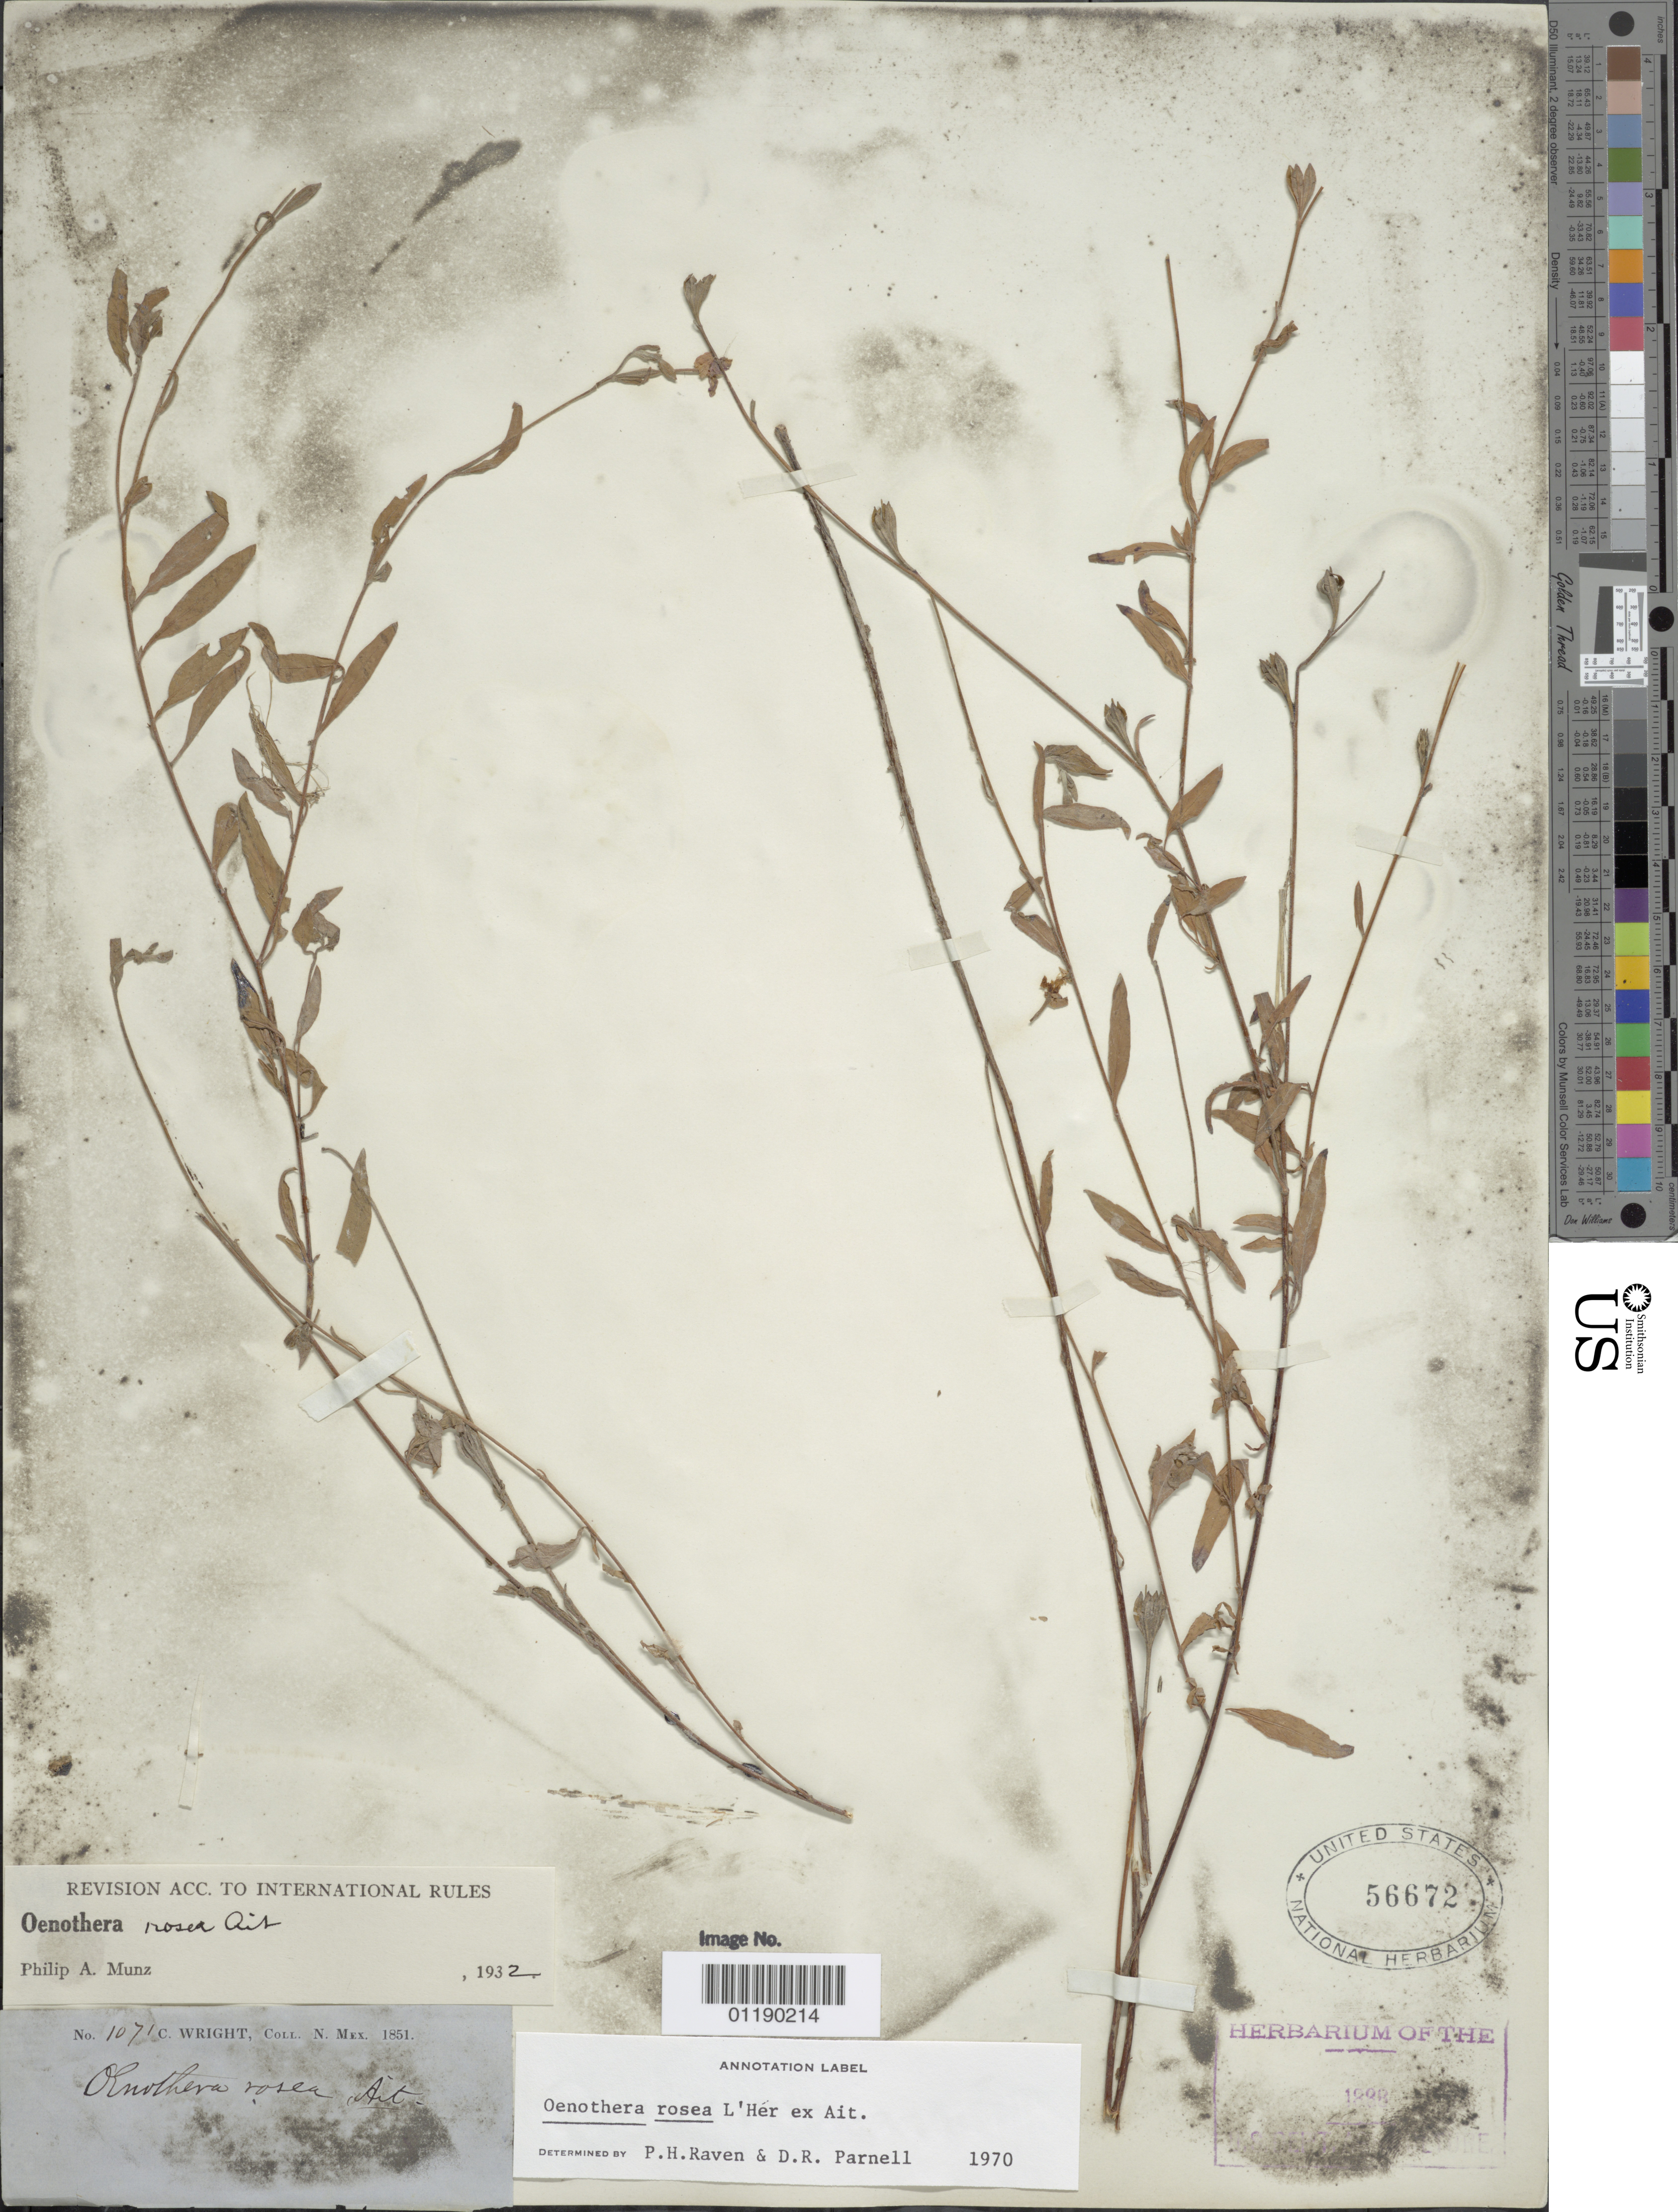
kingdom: Plantae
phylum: Tracheophyta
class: Magnoliopsida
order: Myrtales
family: Onagraceae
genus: Oenothera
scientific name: Oenothera rosea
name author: L'Hér. ex Aiton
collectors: C. Wright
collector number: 1071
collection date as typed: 1851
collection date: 1851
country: United States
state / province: New Mexico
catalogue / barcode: US 56672